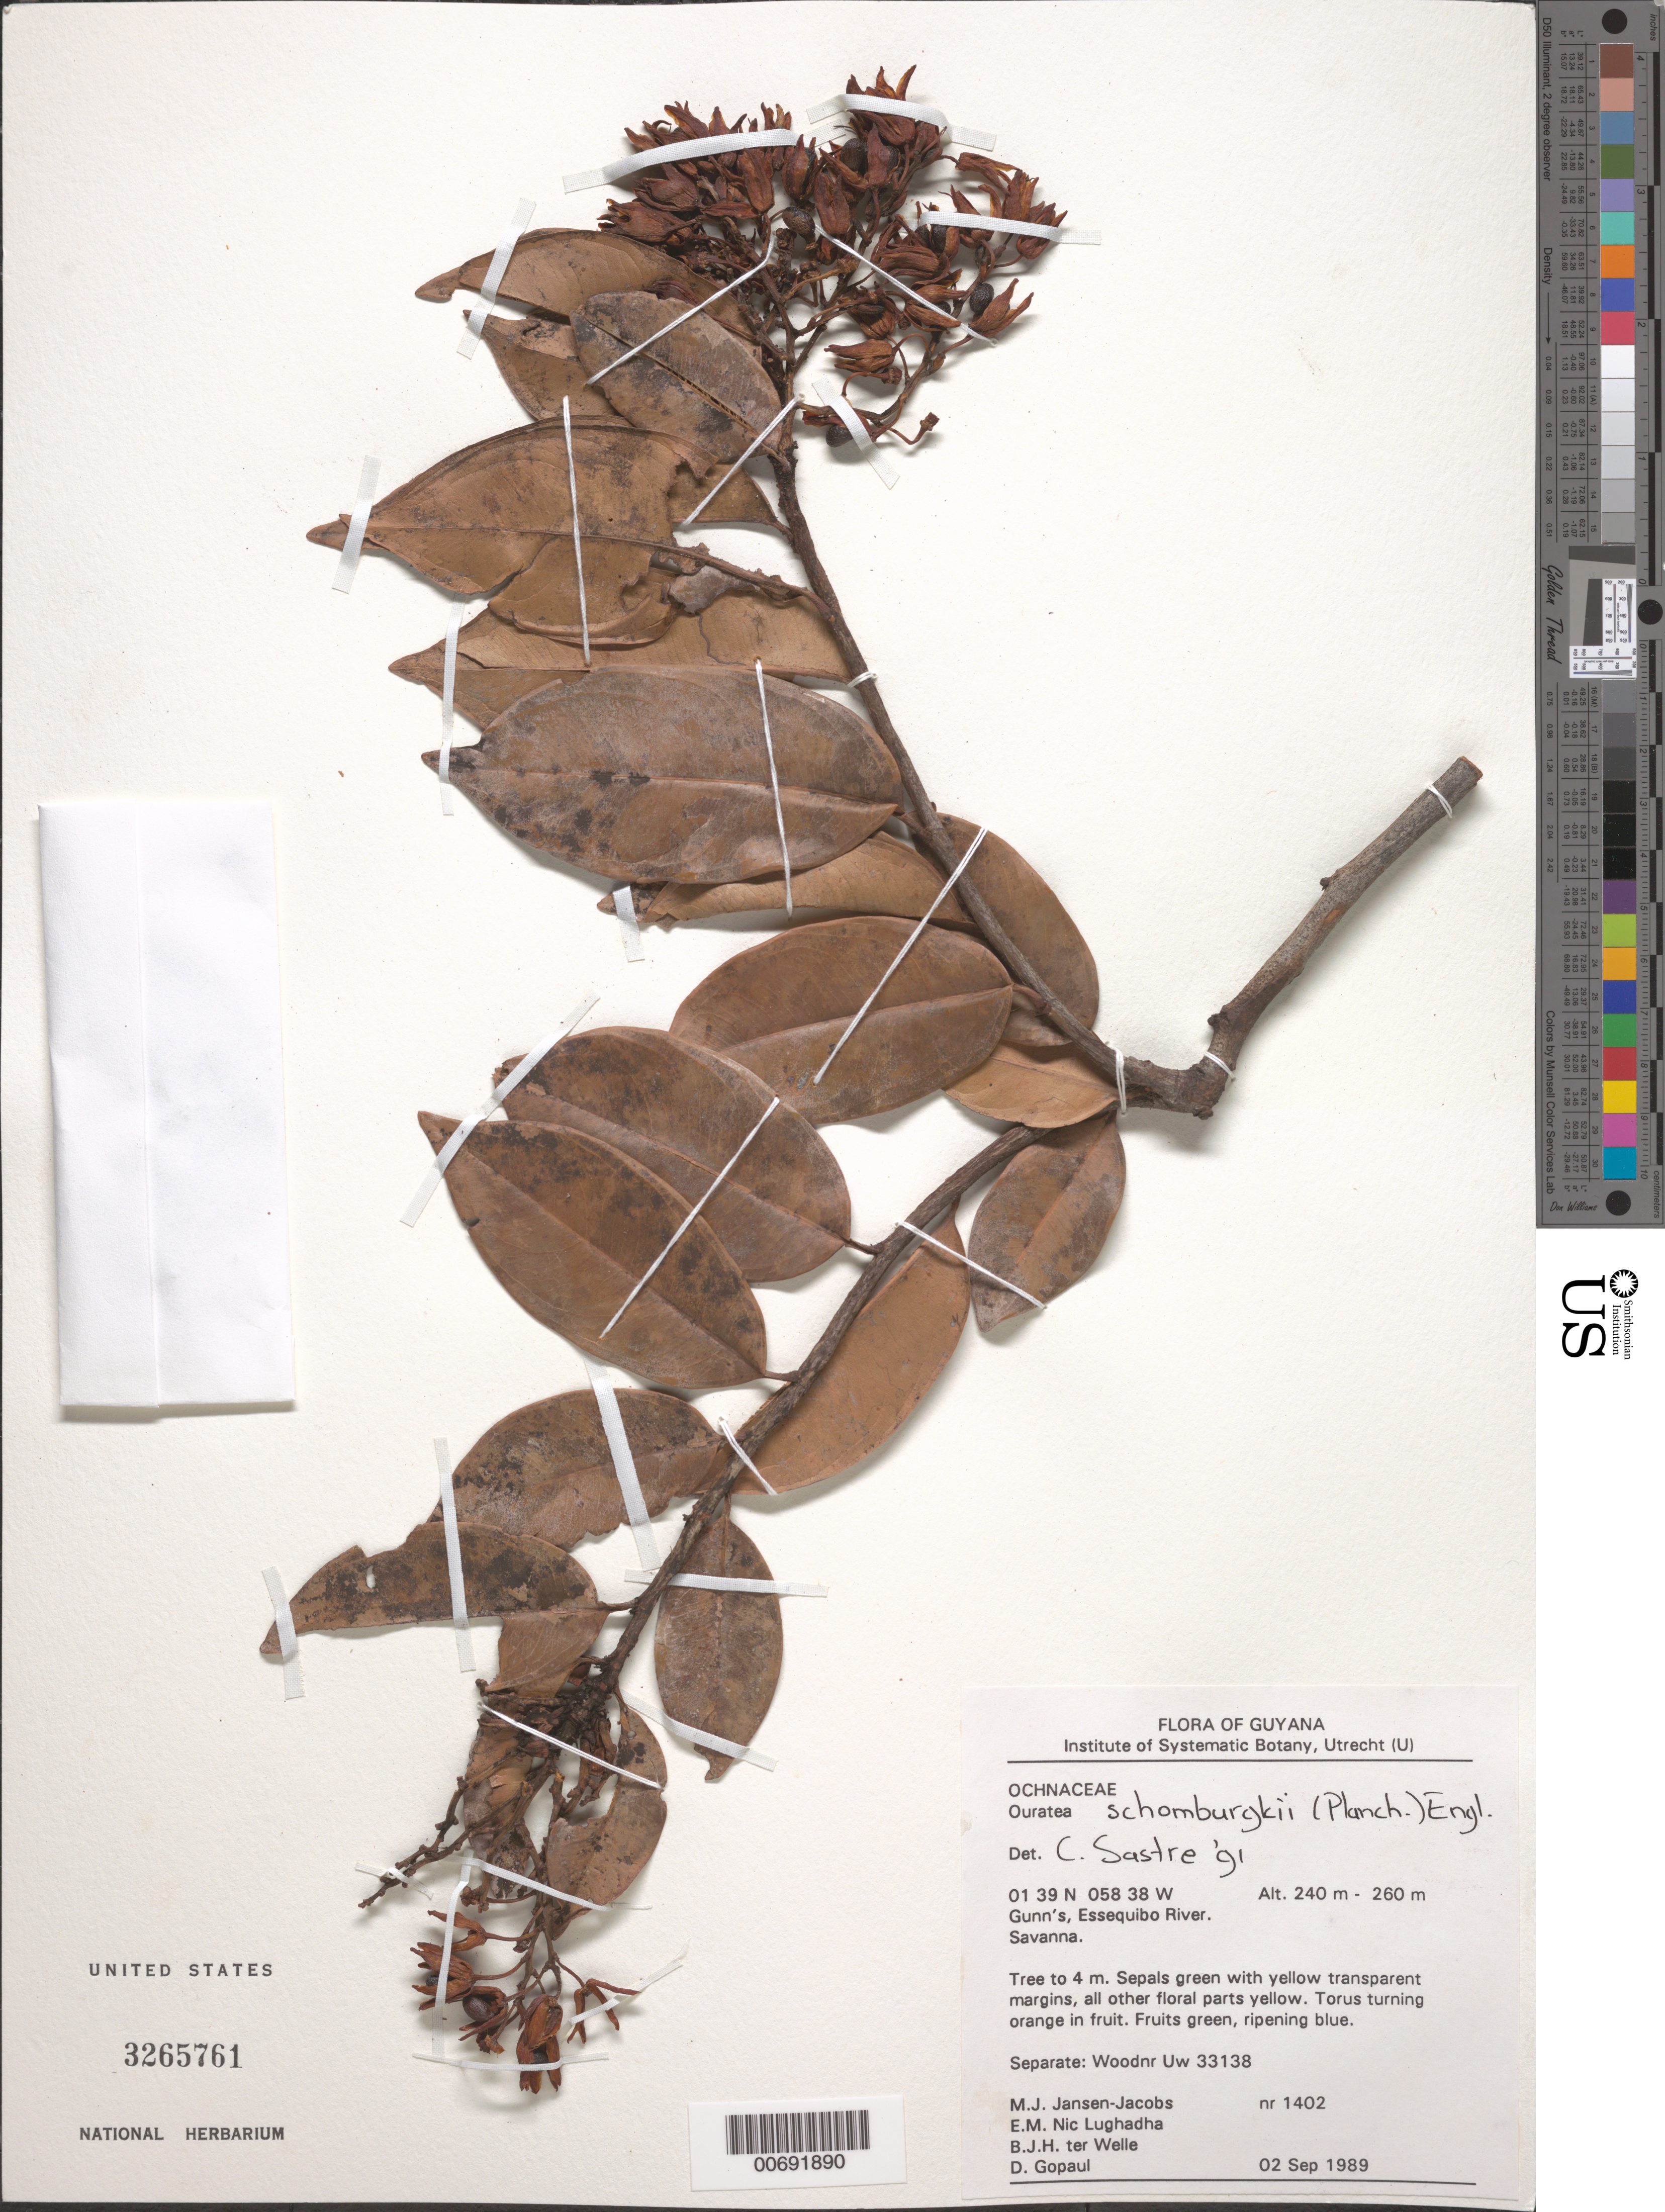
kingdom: Plantae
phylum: Tracheophyta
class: Magnoliopsida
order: Malpighiales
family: Ochnaceae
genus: Ouratea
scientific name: Ouratea schomburgkii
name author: (Planch.) Engl.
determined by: Sastre, C. H. L.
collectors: M. J. Jansen-Jacobs, E. Nic Lughadha, B. Welle & D. Gopaul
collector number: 1402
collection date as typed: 2-Sep-89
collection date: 1989-09-02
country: Guyana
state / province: U. Takutu-U. Essequibo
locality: Gunn's, Essequibo River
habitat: Savanna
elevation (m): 240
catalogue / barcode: US 3265761